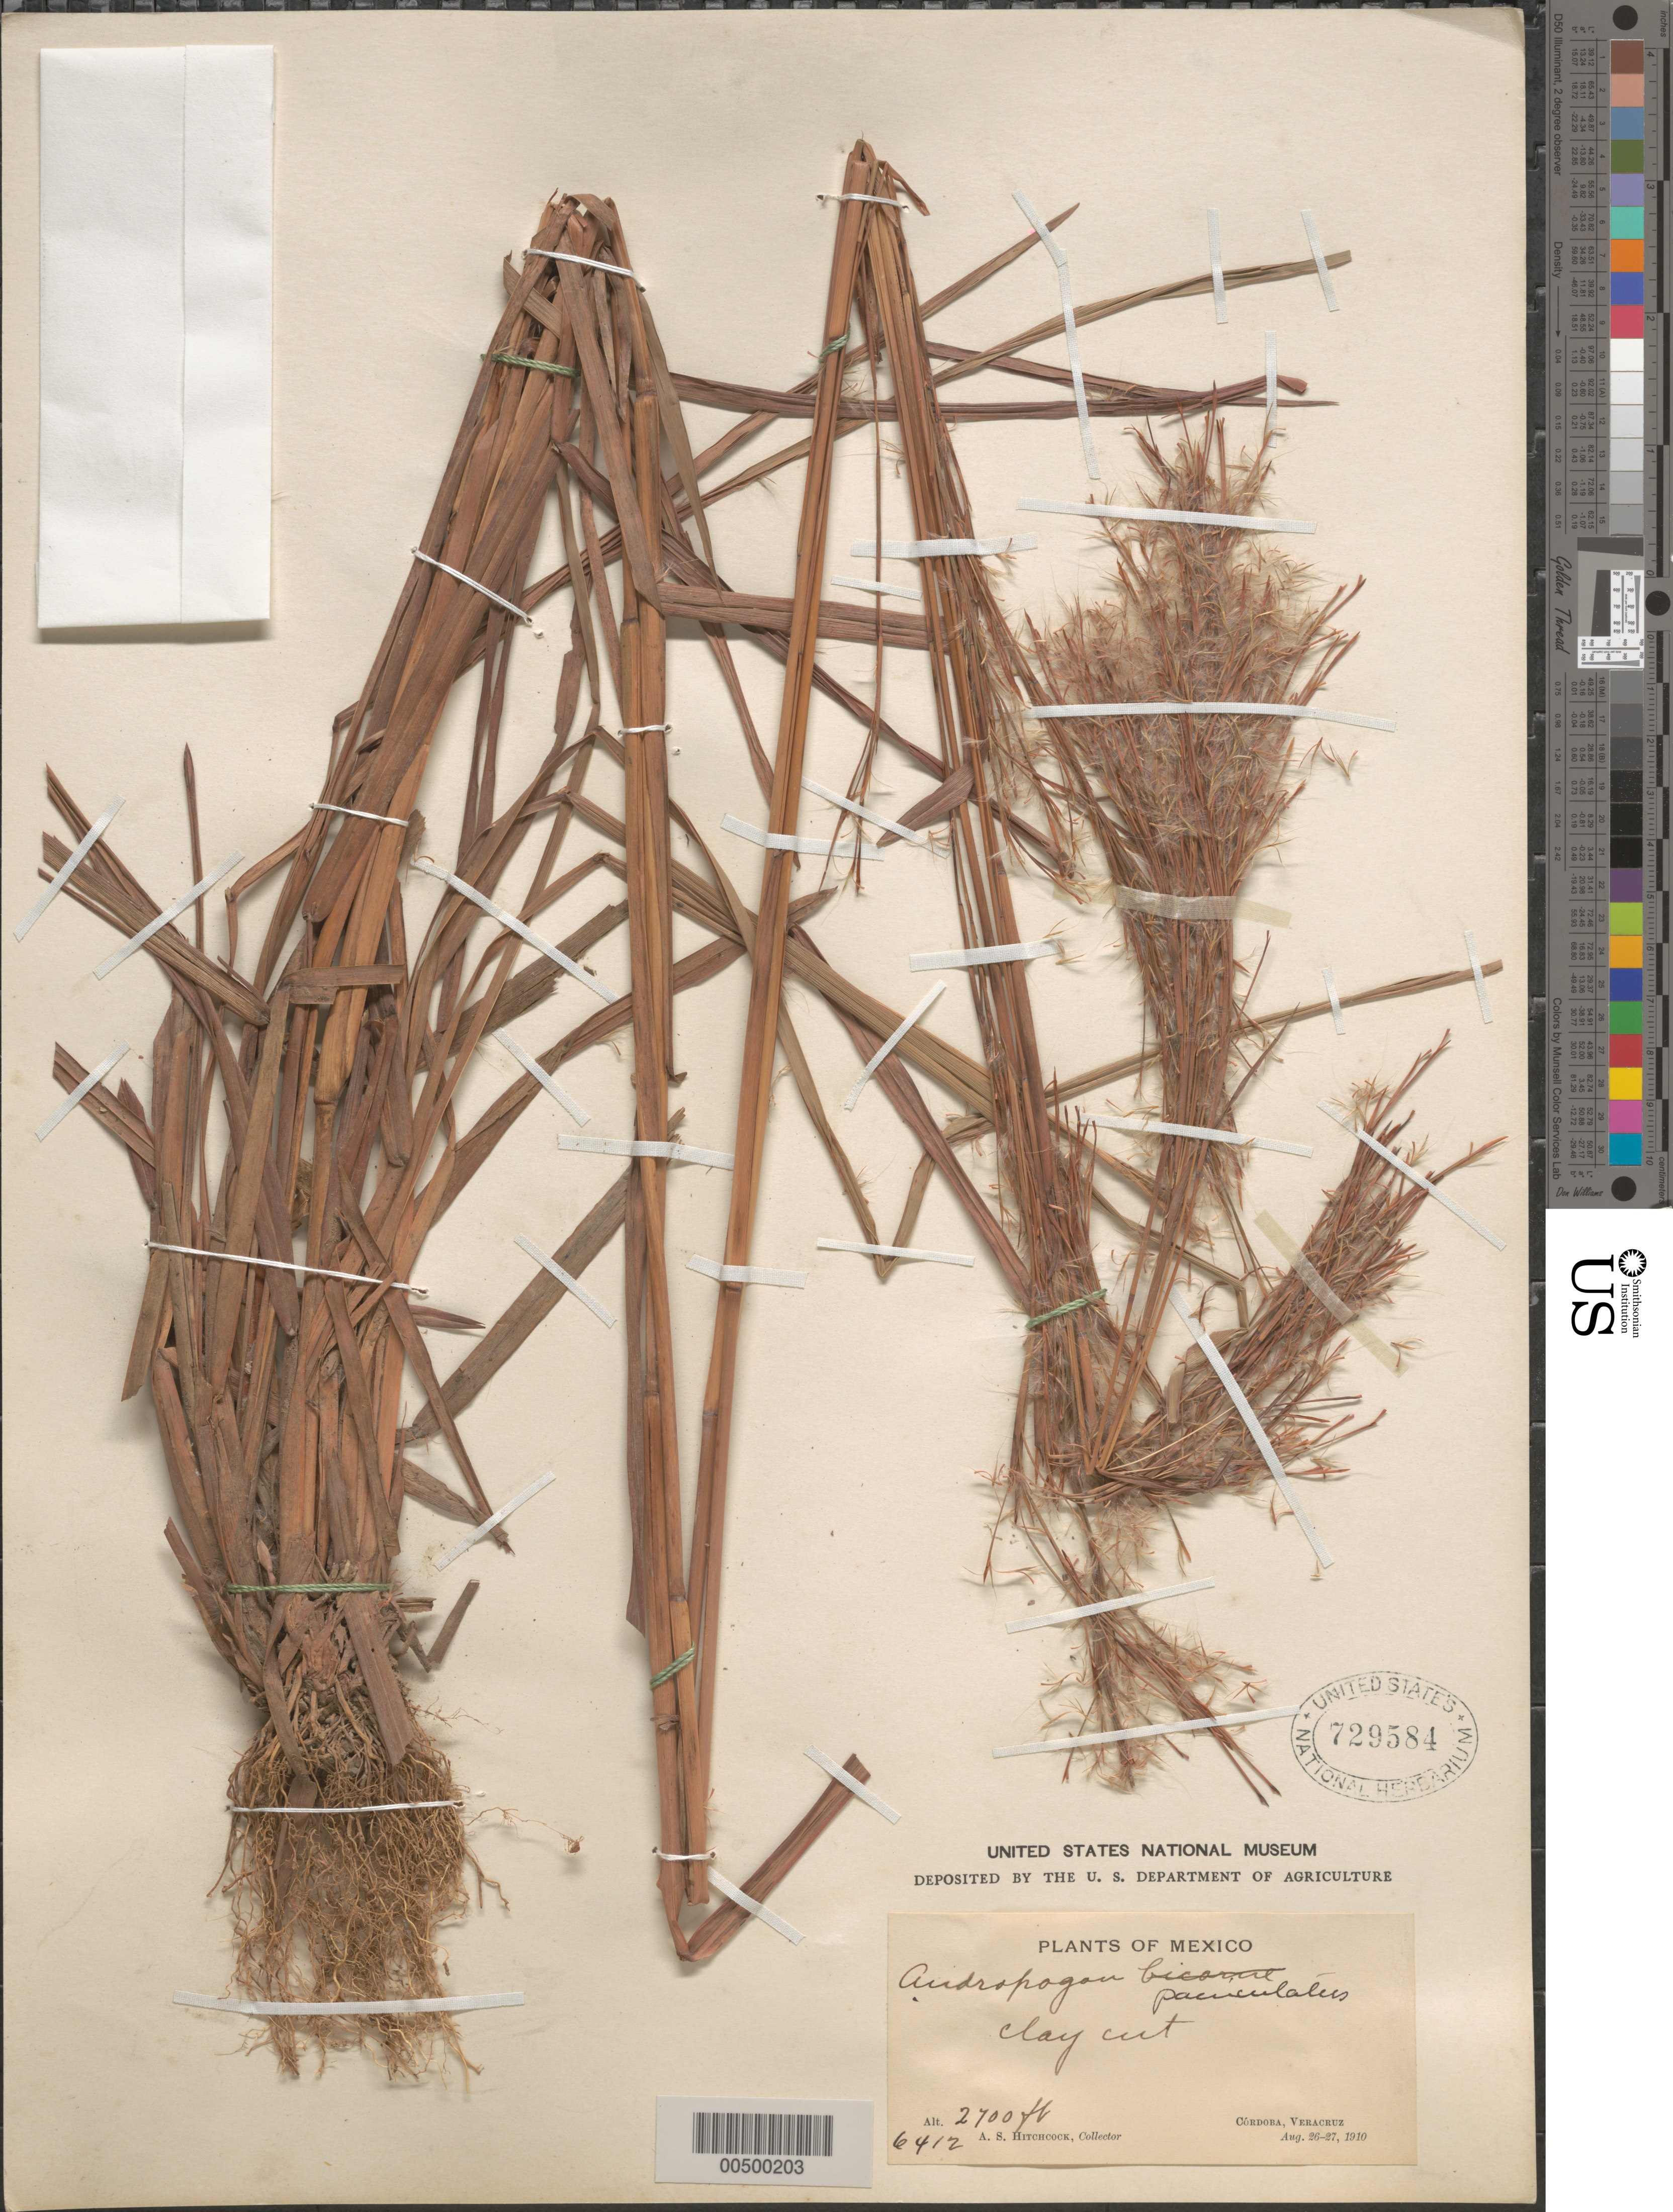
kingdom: Plantae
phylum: Tracheophyta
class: Liliopsida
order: Poales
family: Poaceae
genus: Schizachyrium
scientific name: Schizachyrium condensatum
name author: (Kunth) Nees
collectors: A. S. Hitchcock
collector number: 6412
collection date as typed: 26 Aug 1910 to 27 Aug 1910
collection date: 1910-08-26/1910-08-27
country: Mexico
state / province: Veracruz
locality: Córdoba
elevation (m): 823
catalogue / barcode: US 729584